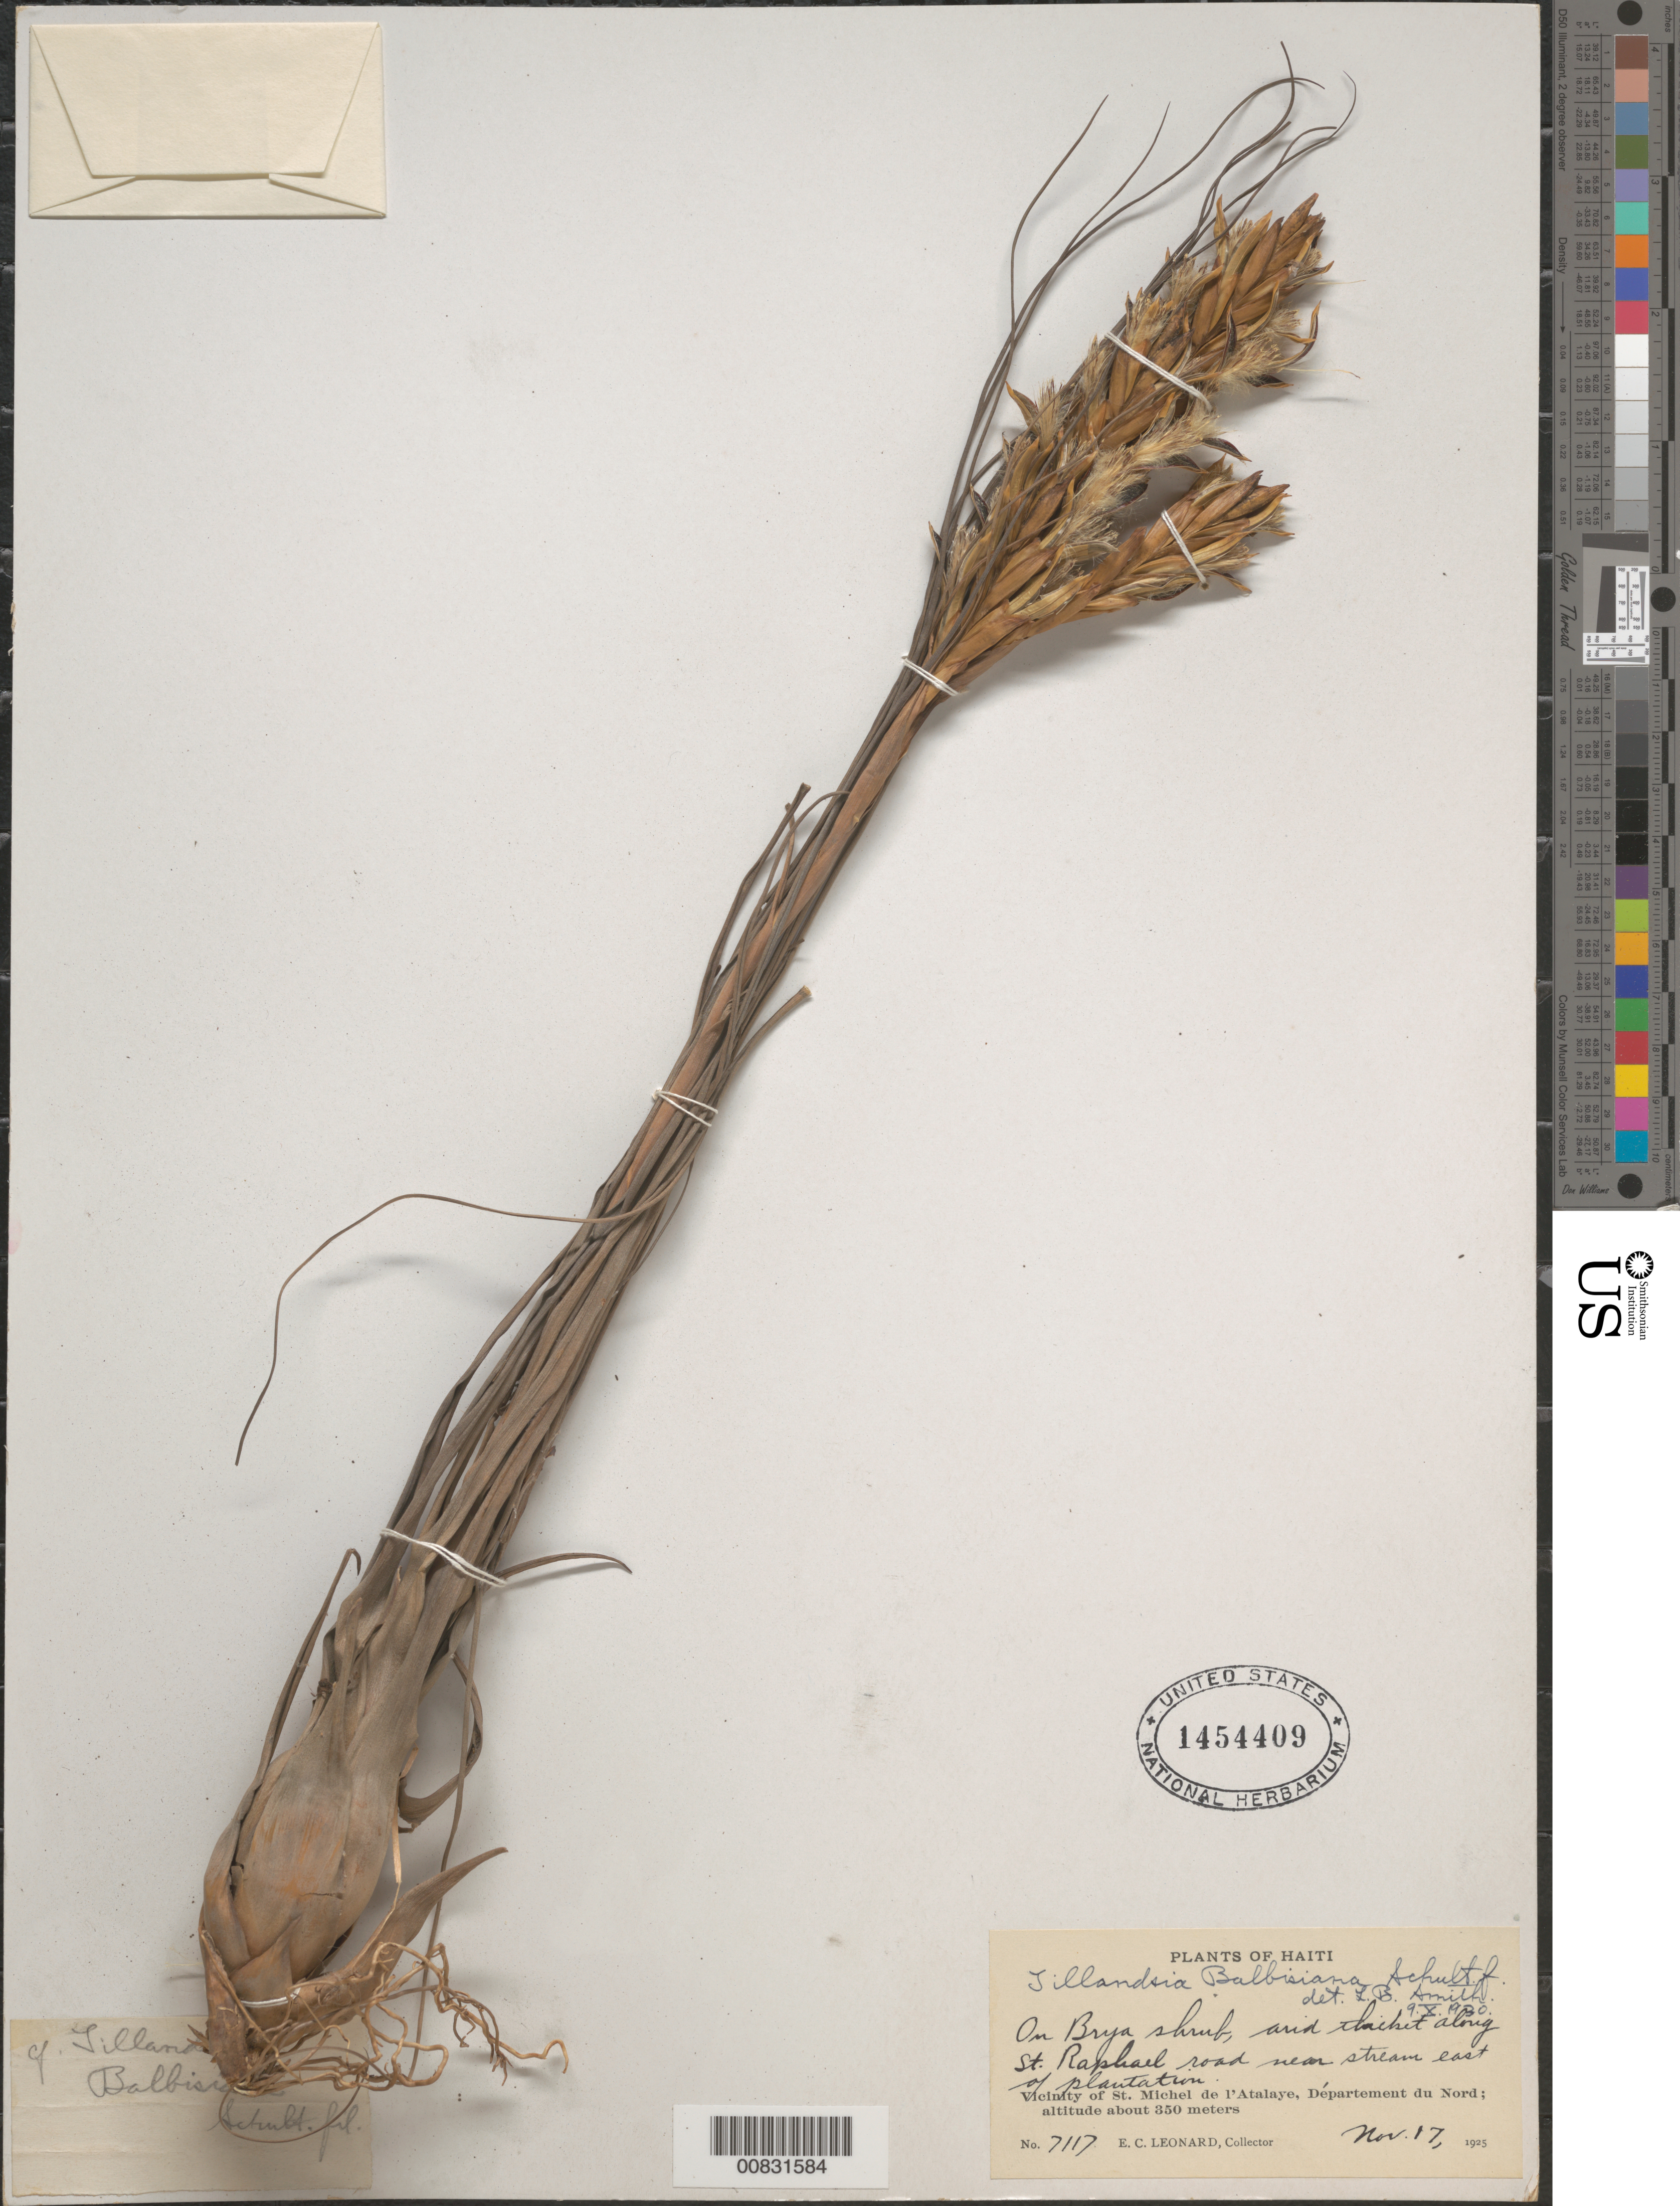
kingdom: Plantae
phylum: Tracheophyta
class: Liliopsida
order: Poales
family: Bromeliaceae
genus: Tillandsia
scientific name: Tillandsia balbisiana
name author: Schult. f.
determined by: Smith, Lyman B., (US), NMNH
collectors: E. C. Leonard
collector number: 7117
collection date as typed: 17 Nov 1925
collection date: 1925-11-17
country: Haiti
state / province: Nord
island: Hispaniola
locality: Vicinity of St. Michel de l'Atalaye, Département du Nord. Arid thicket along St. Rafael road near stream east of plantation.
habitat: On Brya shrub. Arid thicket.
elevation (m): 350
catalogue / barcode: US 1454409